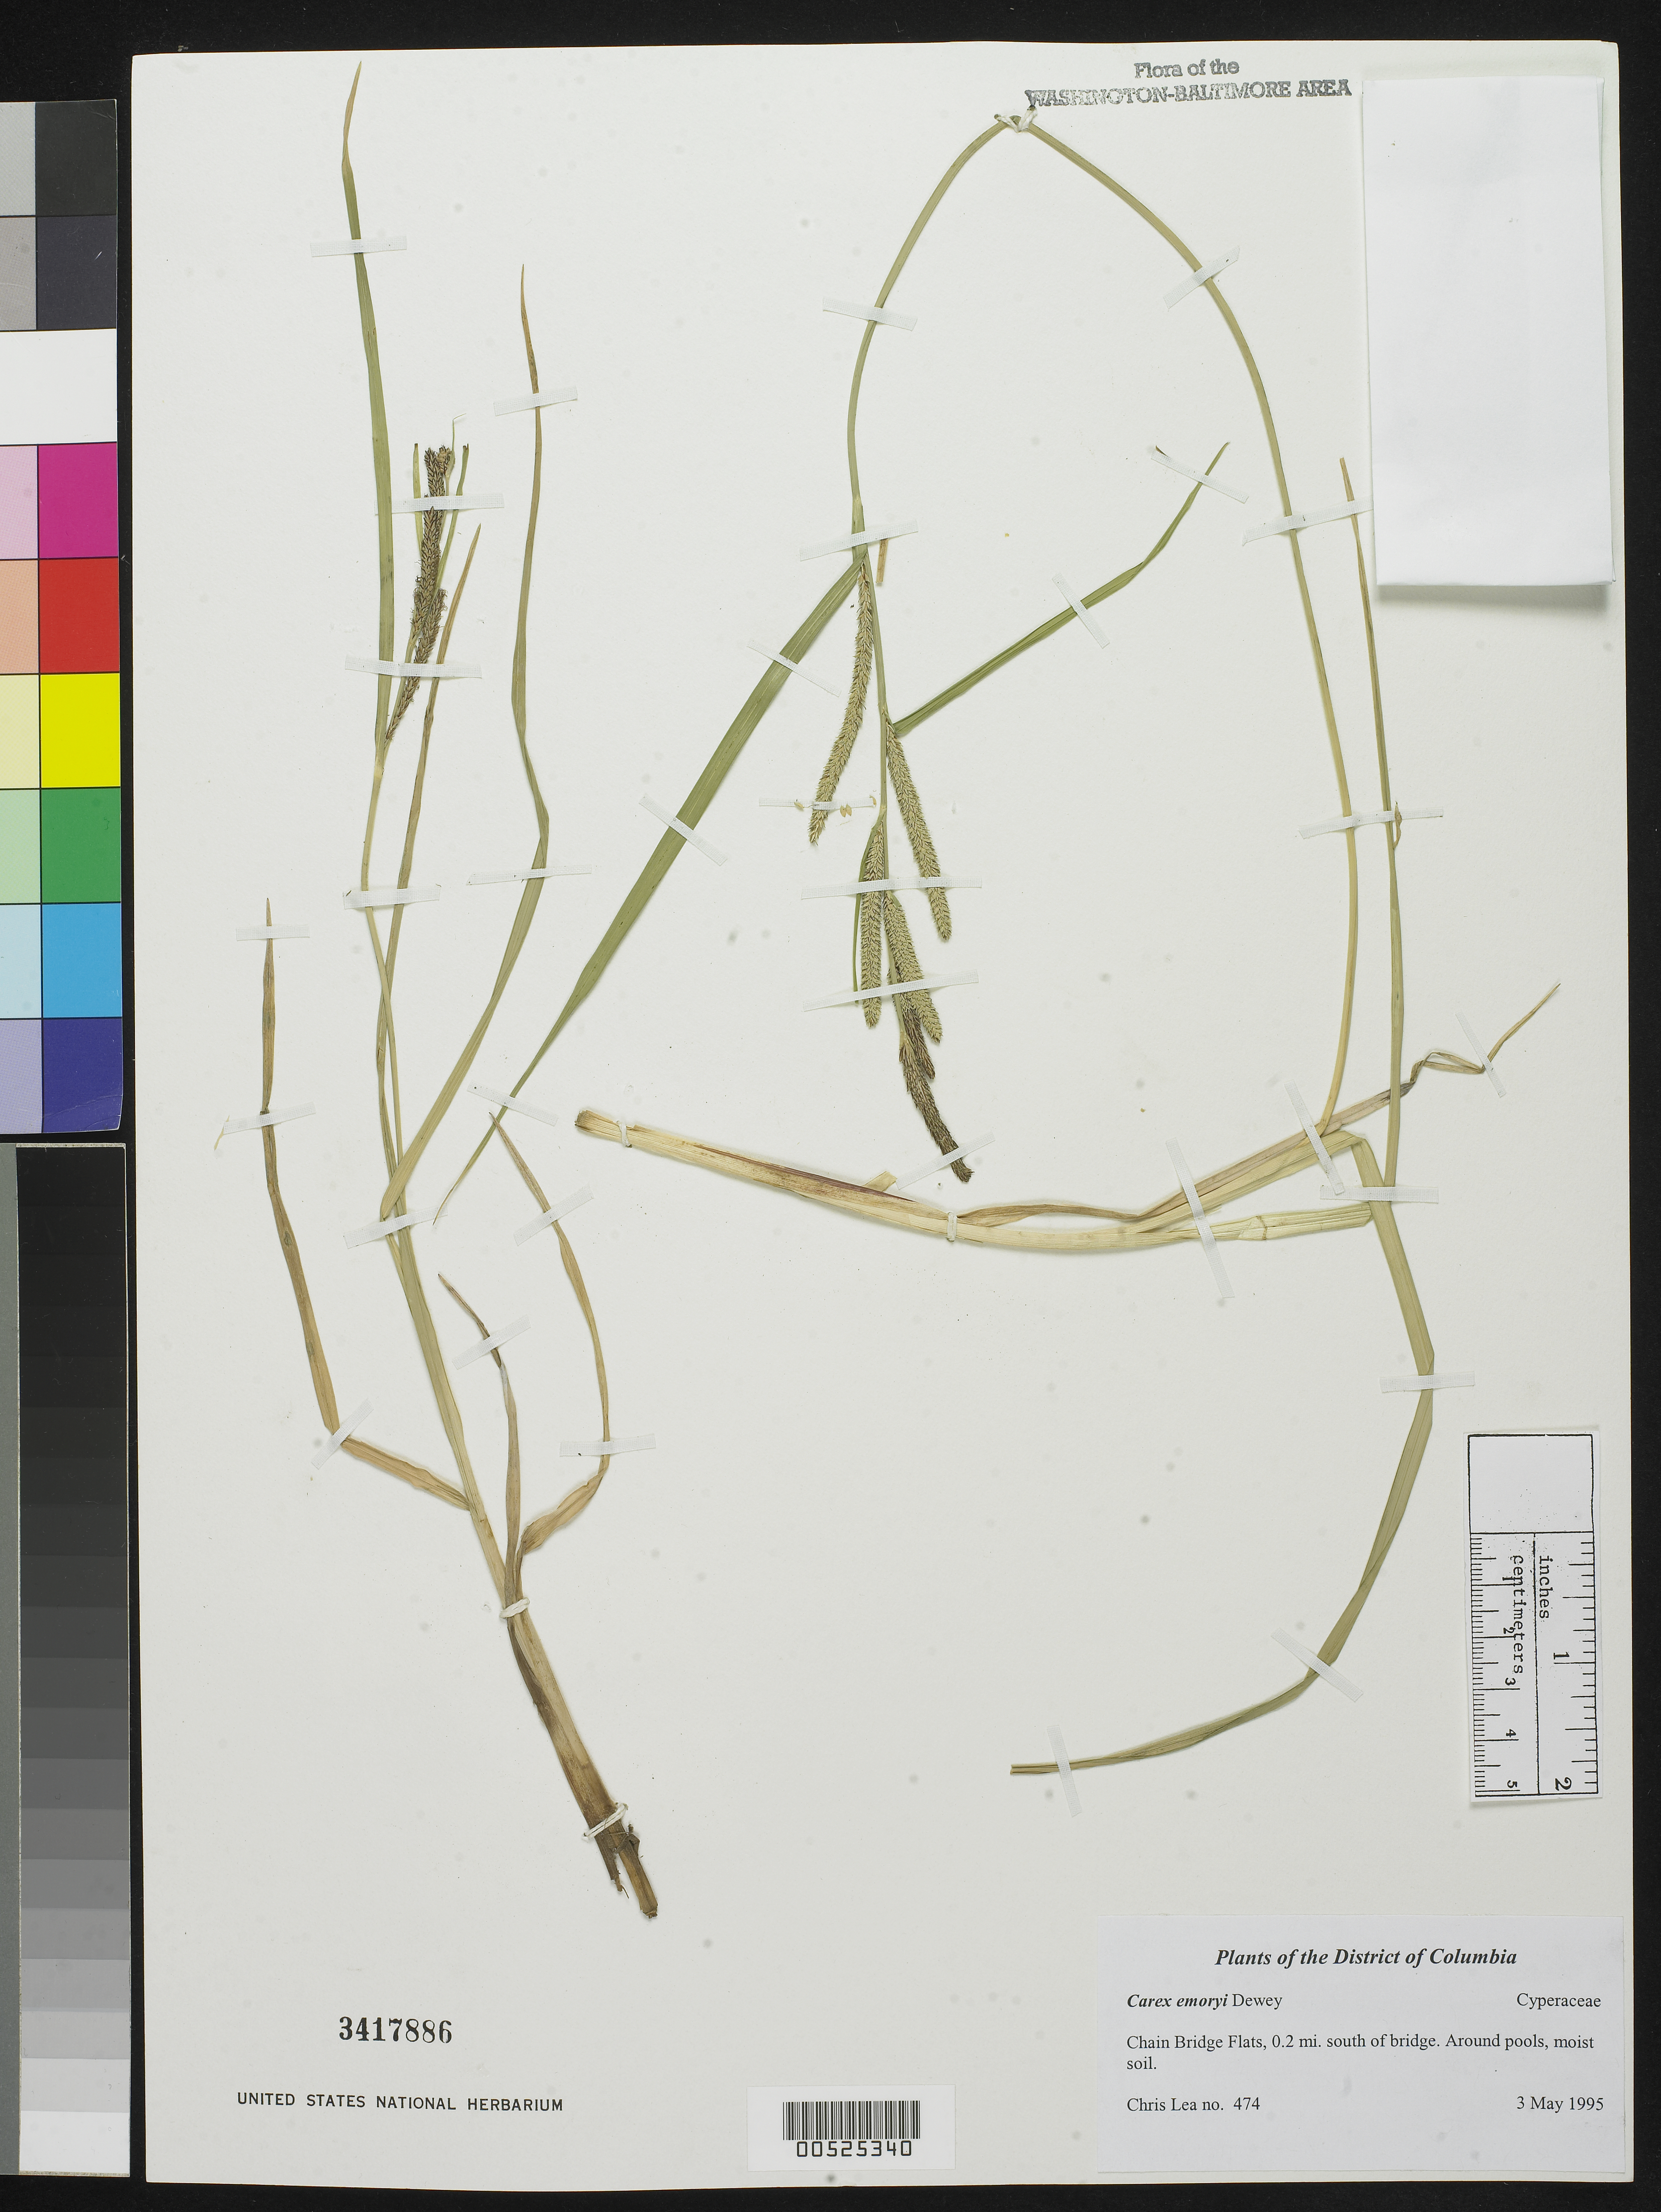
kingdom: Plantae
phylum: Tracheophyta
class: Liliopsida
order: Poales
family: Cyperaceae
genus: Carex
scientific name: Carex emoryi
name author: Dewey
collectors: C. Lea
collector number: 474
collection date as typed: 03 May 1995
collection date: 1995-05-03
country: United States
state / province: Maryland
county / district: Montgomery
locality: Chain Bridge Flats, 0.2 mi. south of the bridge.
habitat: Around pools, moist soil.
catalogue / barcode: US 3417886